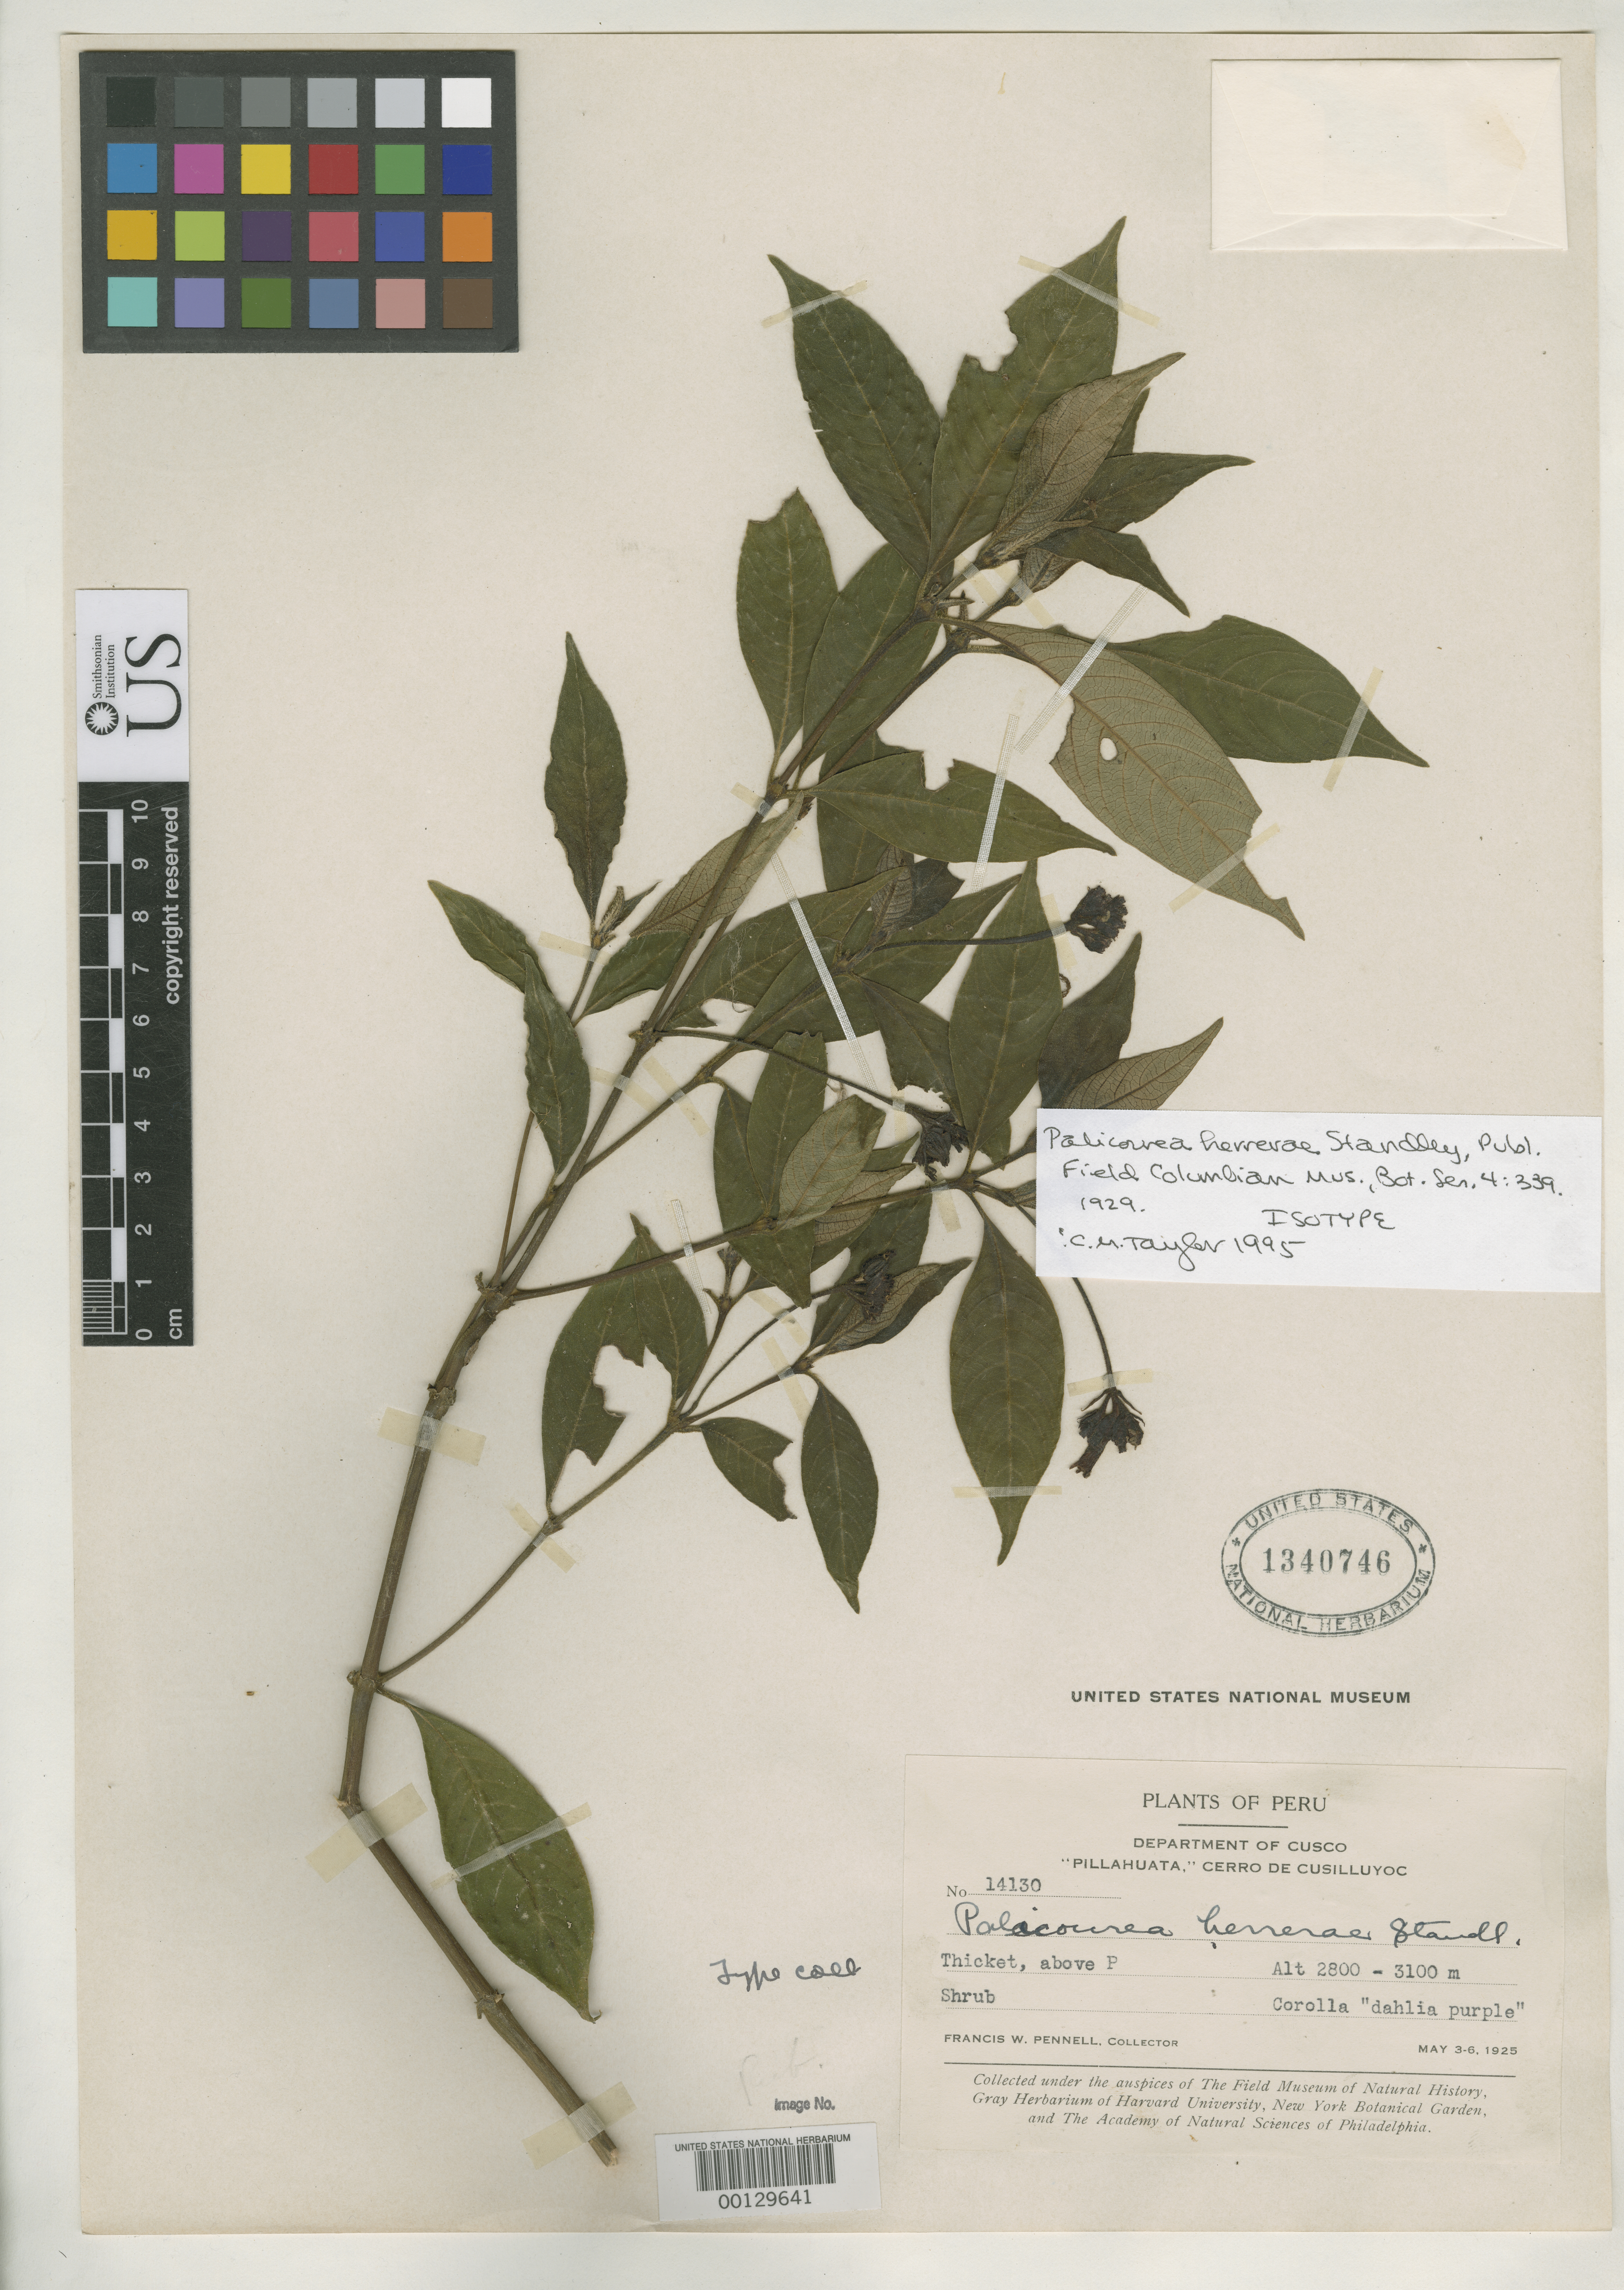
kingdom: Plantae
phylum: Tracheophyta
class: Magnoliopsida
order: Gentianales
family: Rubiaceae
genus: Palicourea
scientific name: Palicourea herrerae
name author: Standl.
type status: Isotype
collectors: F. W. Pennell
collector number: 14130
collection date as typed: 03 May 1925 to 06 May 1925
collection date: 1925-05-03/1925-05-06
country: Peru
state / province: Cusco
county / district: Paucartambo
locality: Pillahuata, Cerro de Cusilluyoc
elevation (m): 2800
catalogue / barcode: US 1340746